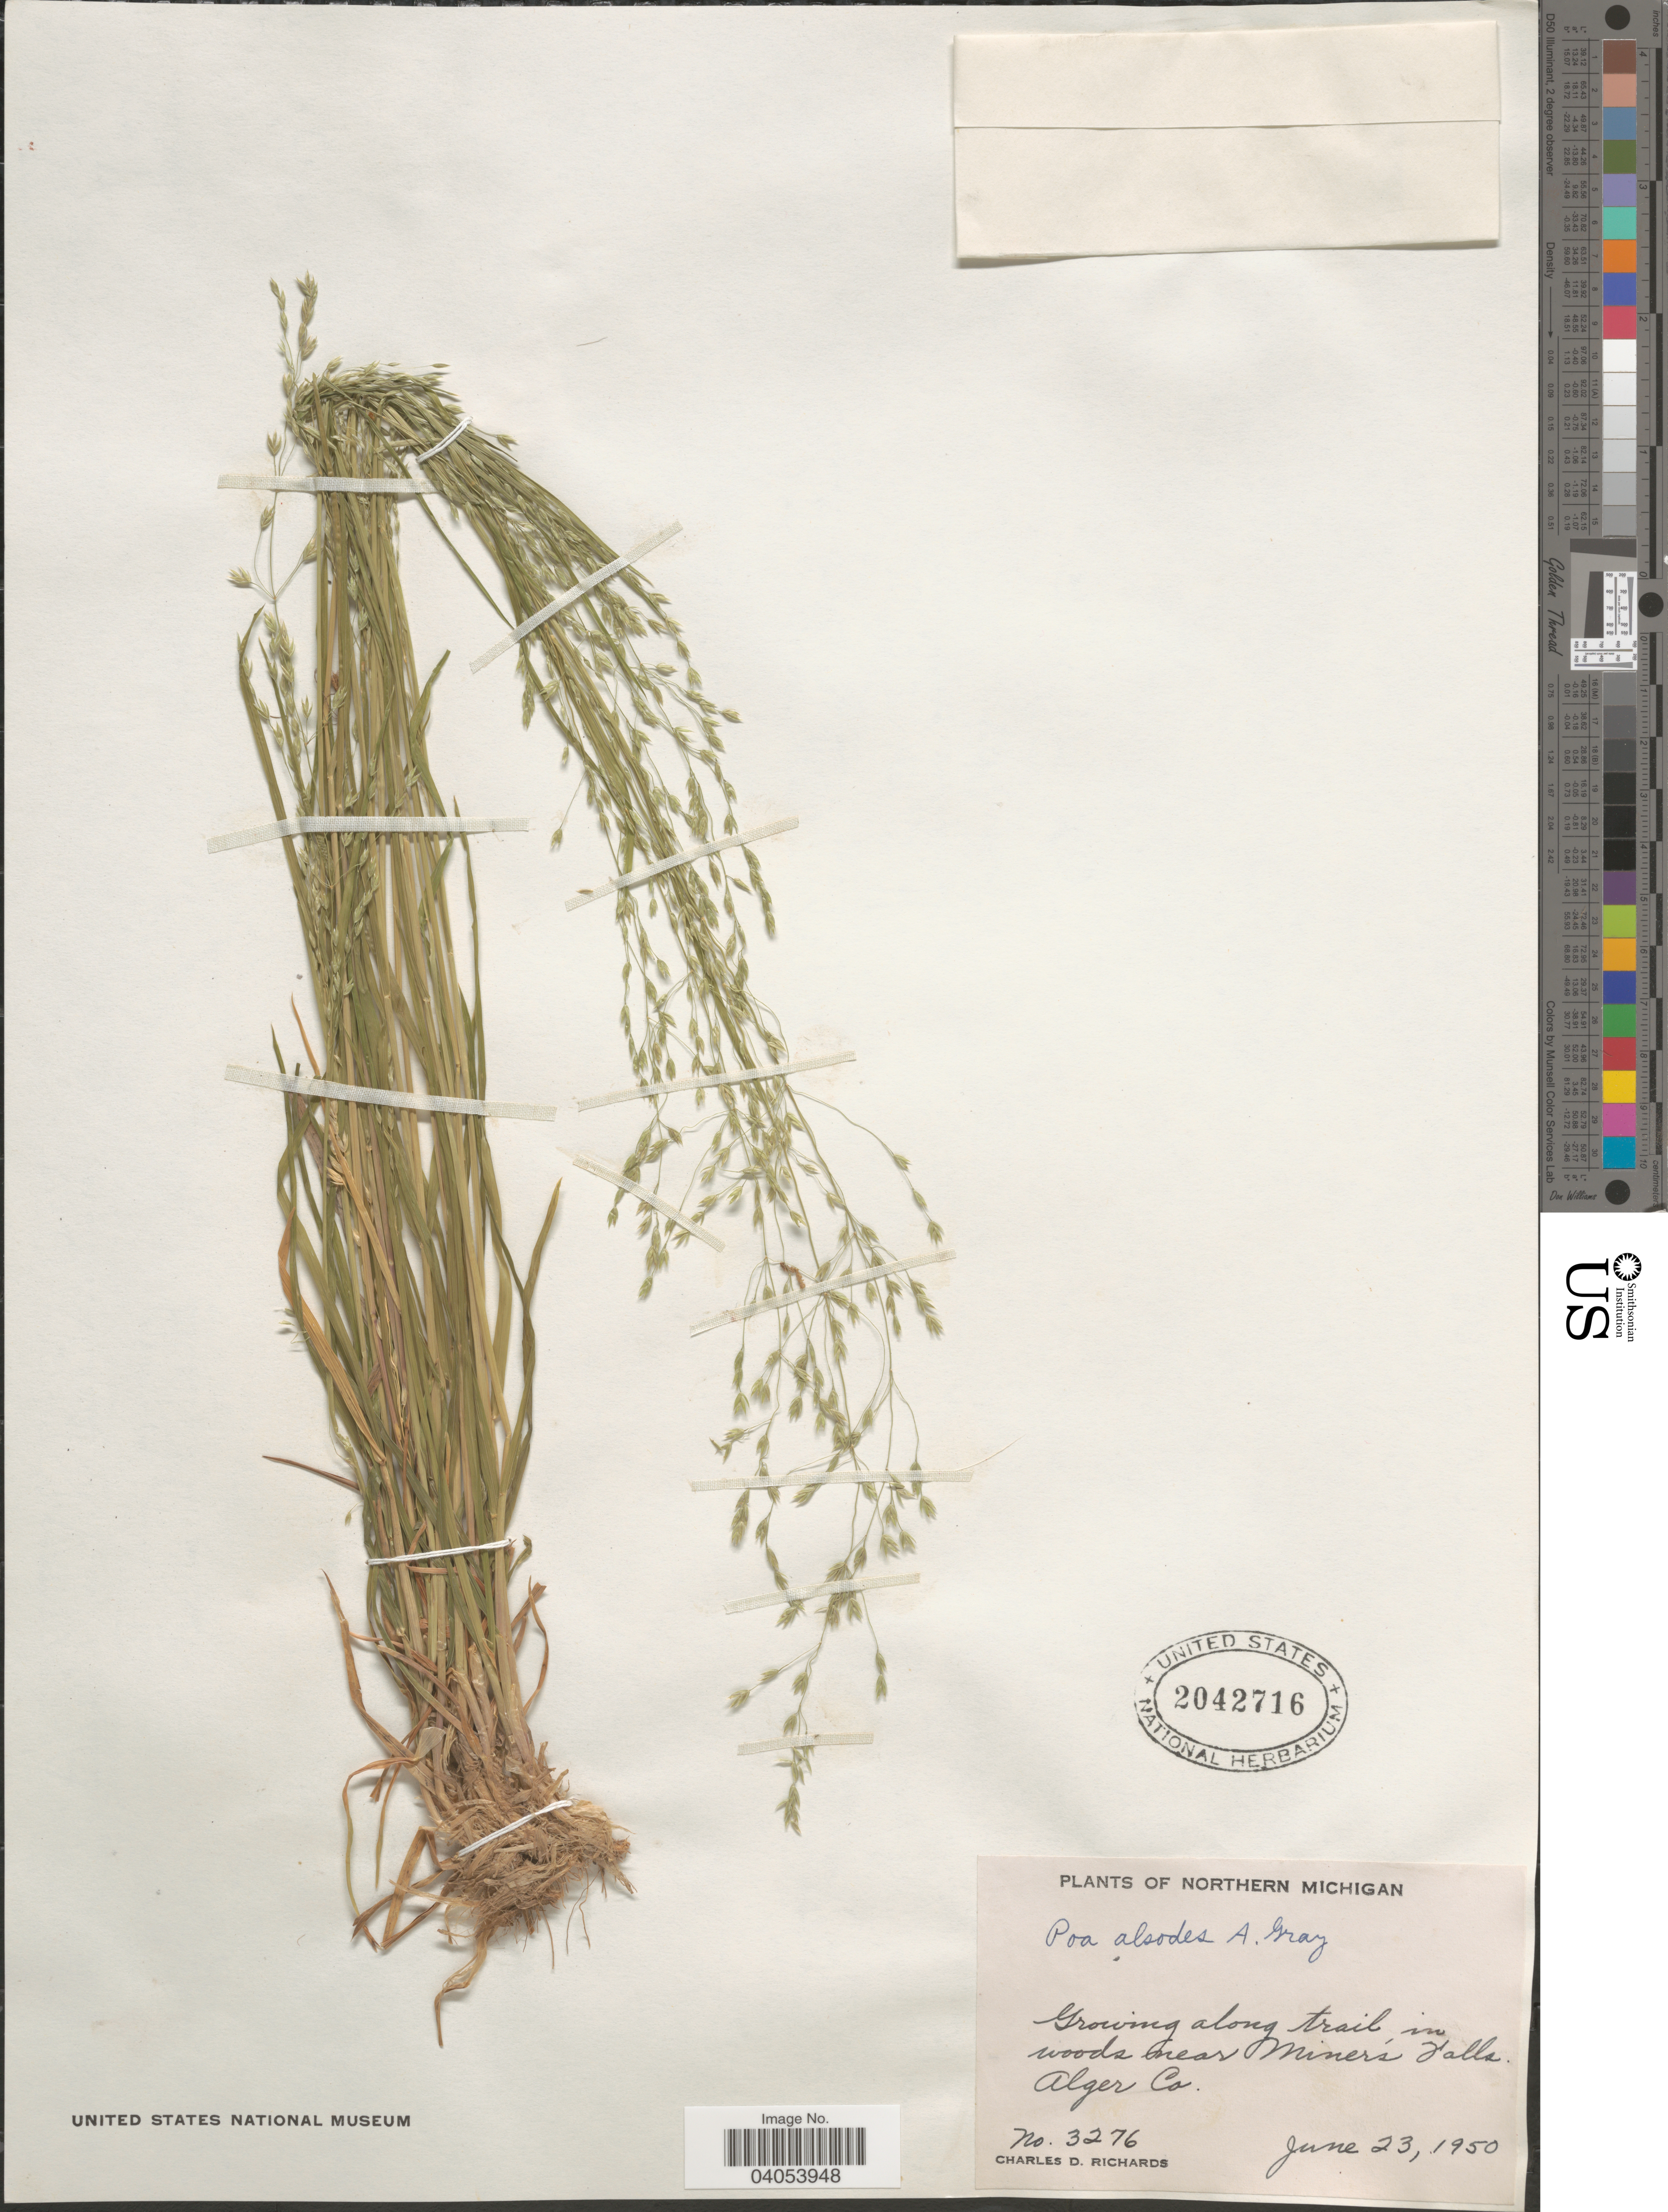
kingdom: Plantae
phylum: Tracheophyta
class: Liliopsida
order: Poales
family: Poaceae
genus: Poa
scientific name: Poa alsodes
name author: A. Gray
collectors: C. Richards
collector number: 3276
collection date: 1950-06-23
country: United States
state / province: Michigan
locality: Northern Michigan. Along trail in woods near Miner's Falls. Alger Co.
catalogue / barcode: US 2042716